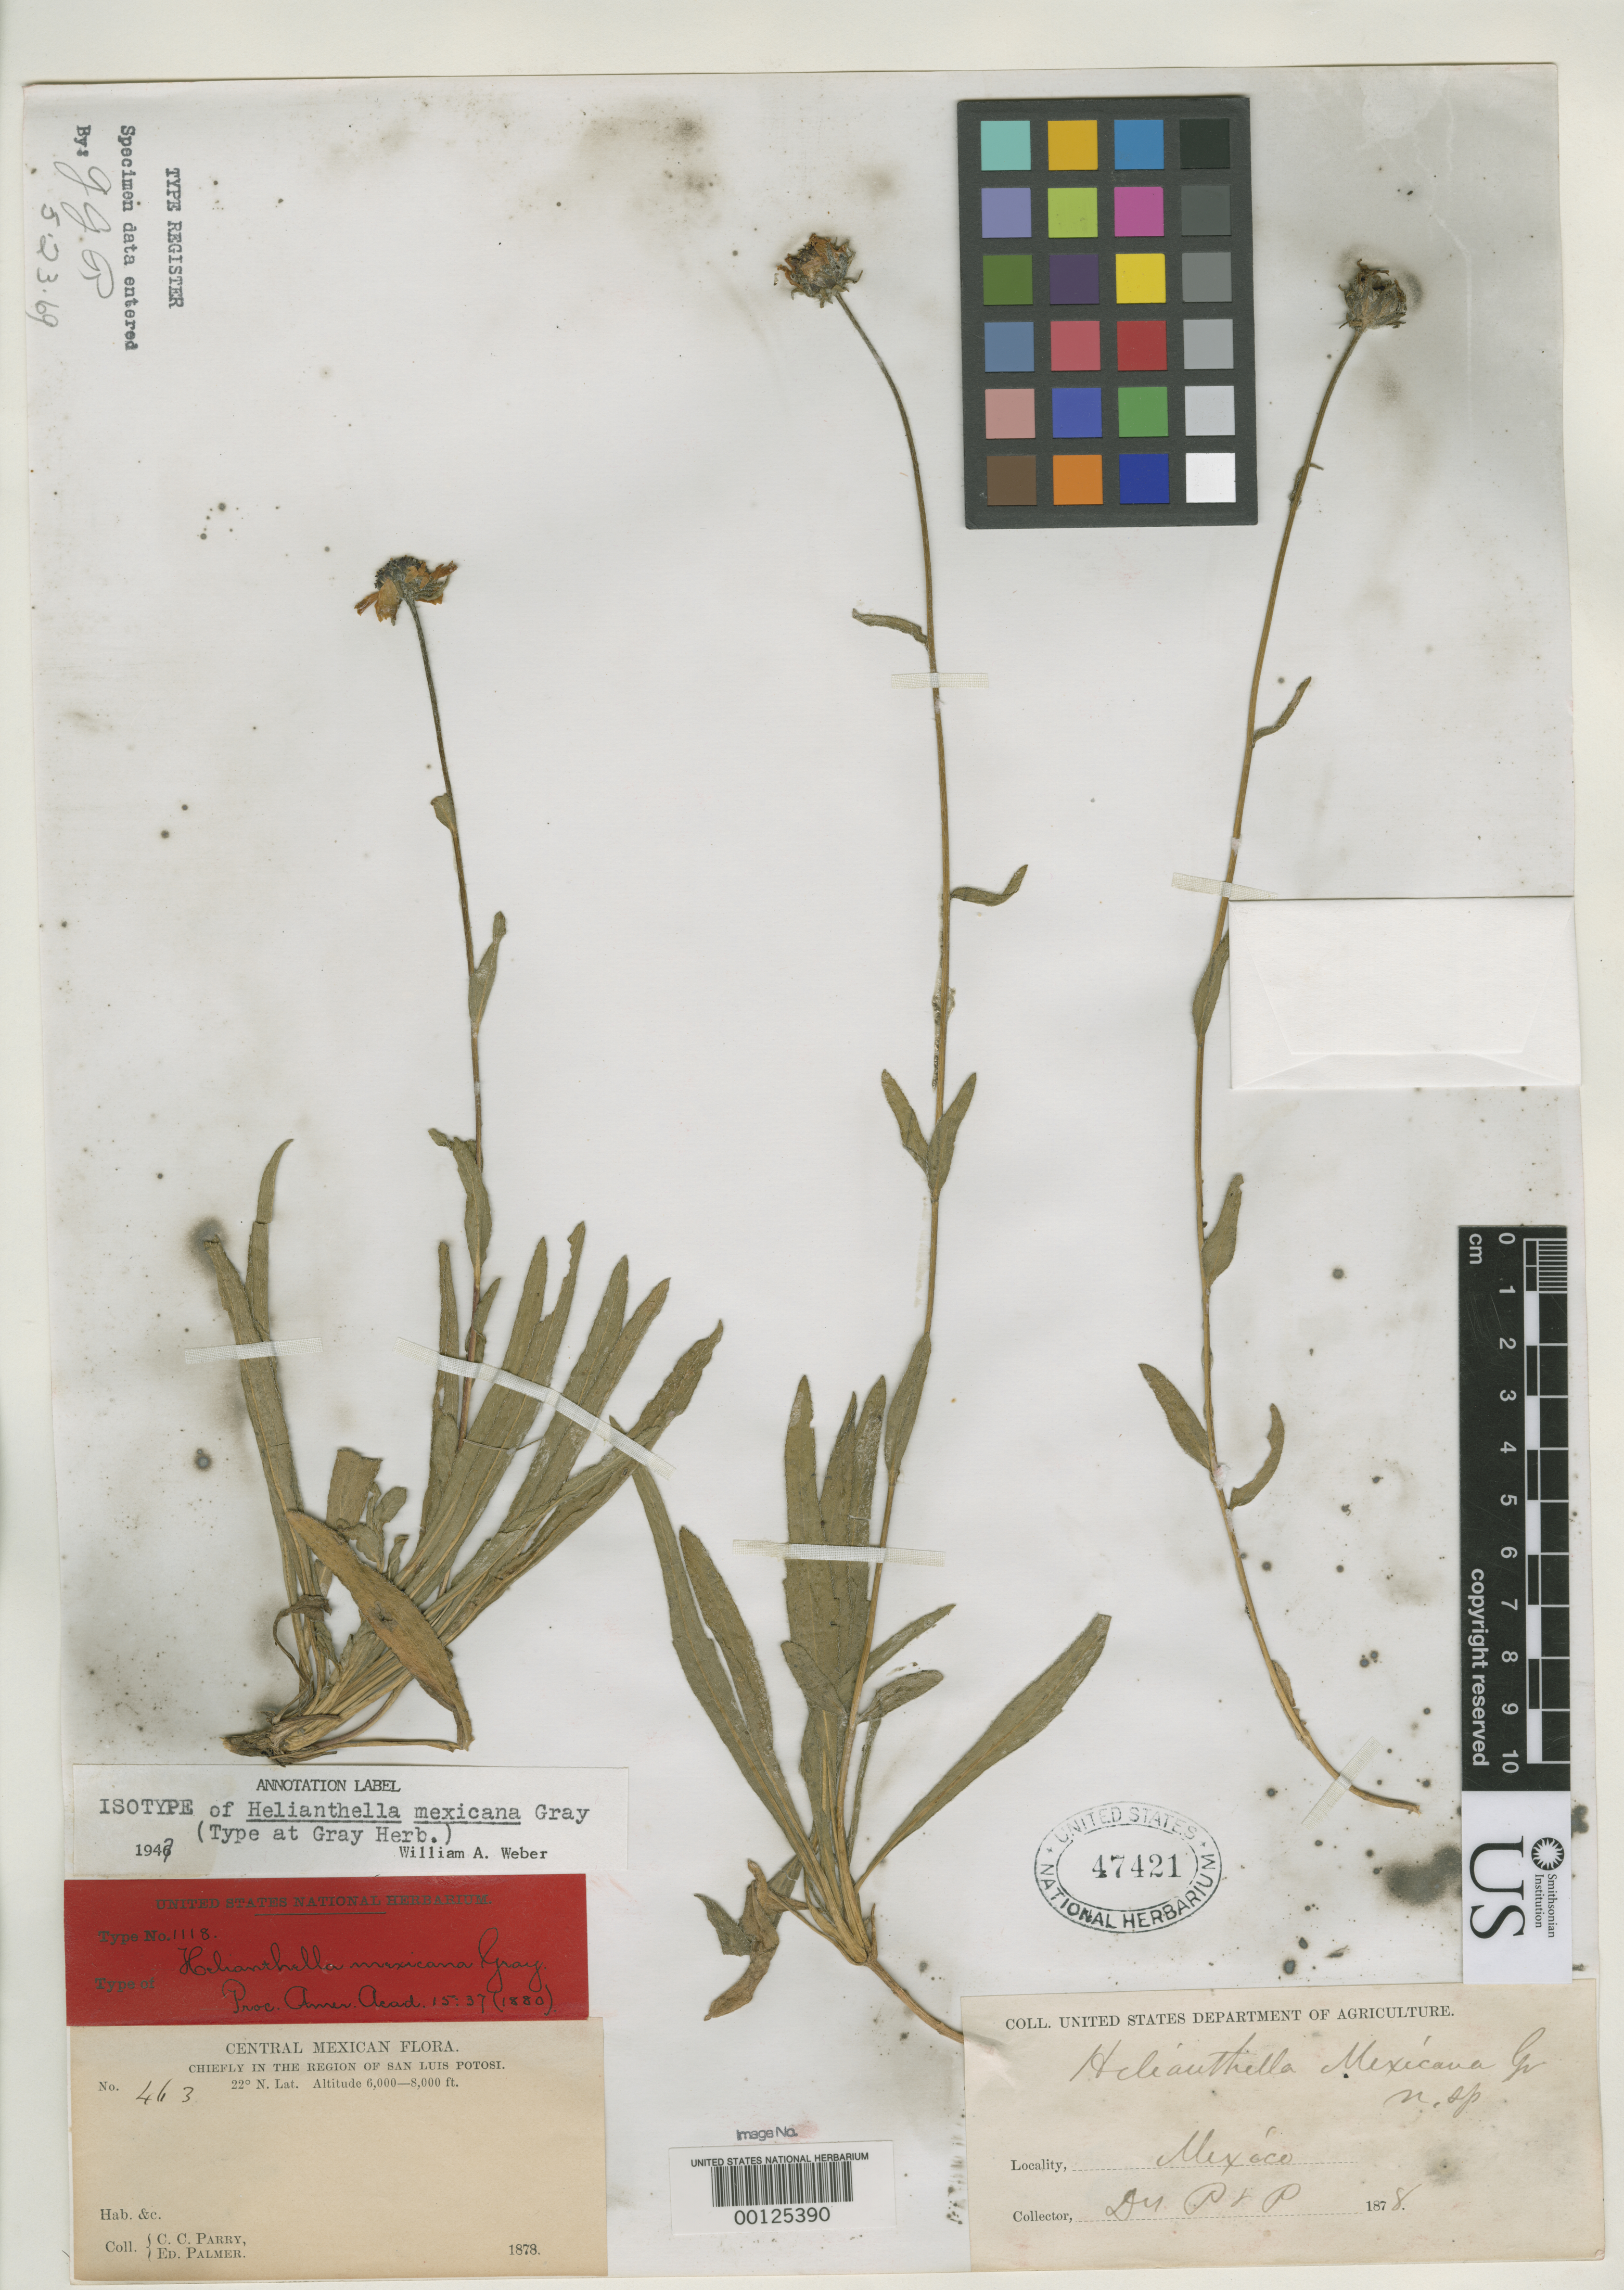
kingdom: Plantae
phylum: Tracheophyta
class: Magnoliopsida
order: Asterales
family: Asteraceae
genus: Helianthella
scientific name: Helianthella mexicana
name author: A. Gray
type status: Isotype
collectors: C. C. Parry & E. Palmer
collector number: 463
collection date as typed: Jul 1878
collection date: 1878-07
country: Mexico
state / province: San Luis Potosi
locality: Valley of Mexico.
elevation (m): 1829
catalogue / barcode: US 47421